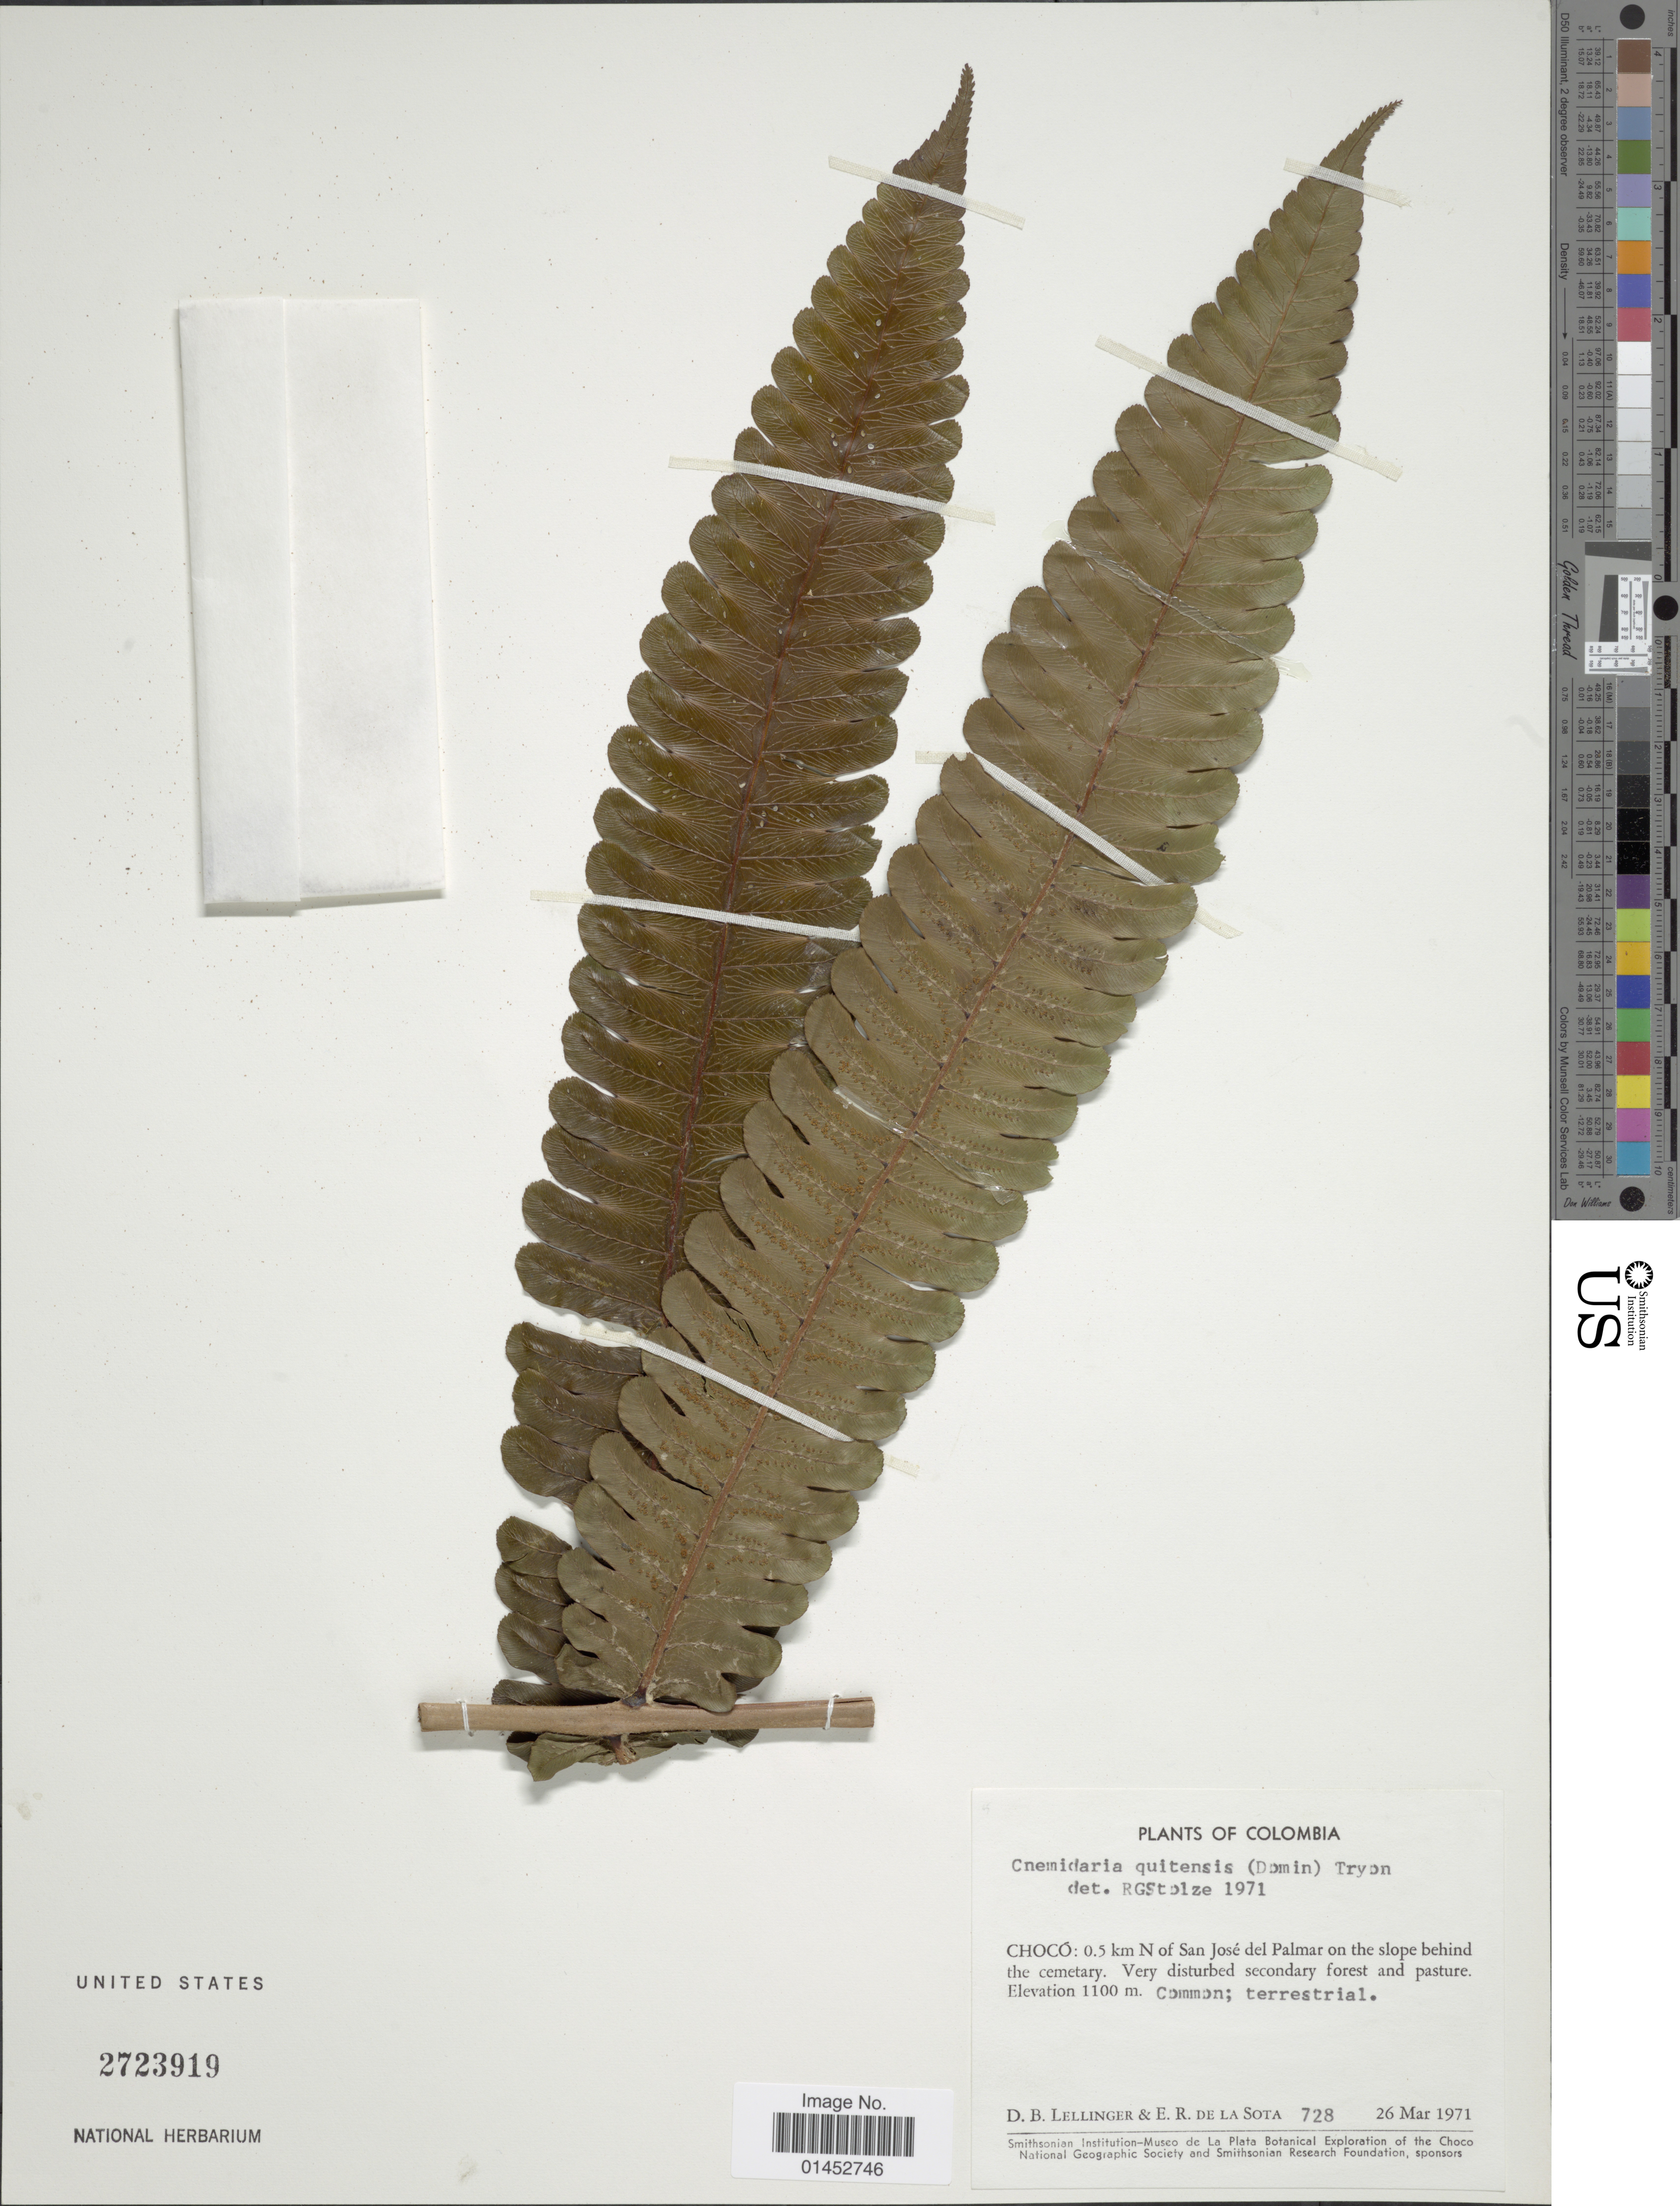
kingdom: Plantae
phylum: Tracheophyta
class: Polypodiopsida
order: Cyatheales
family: Cyatheaceae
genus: Cyathea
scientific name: Cyathea quitensis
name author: C. Chr.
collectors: D. B. Lellinger & E. R. de la Sota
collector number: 728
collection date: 1971-03-26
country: Colombia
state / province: Chocó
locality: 0.5 km N of San José del Palmar on the slopes behind the cemetary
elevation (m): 1100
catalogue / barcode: US 2723919